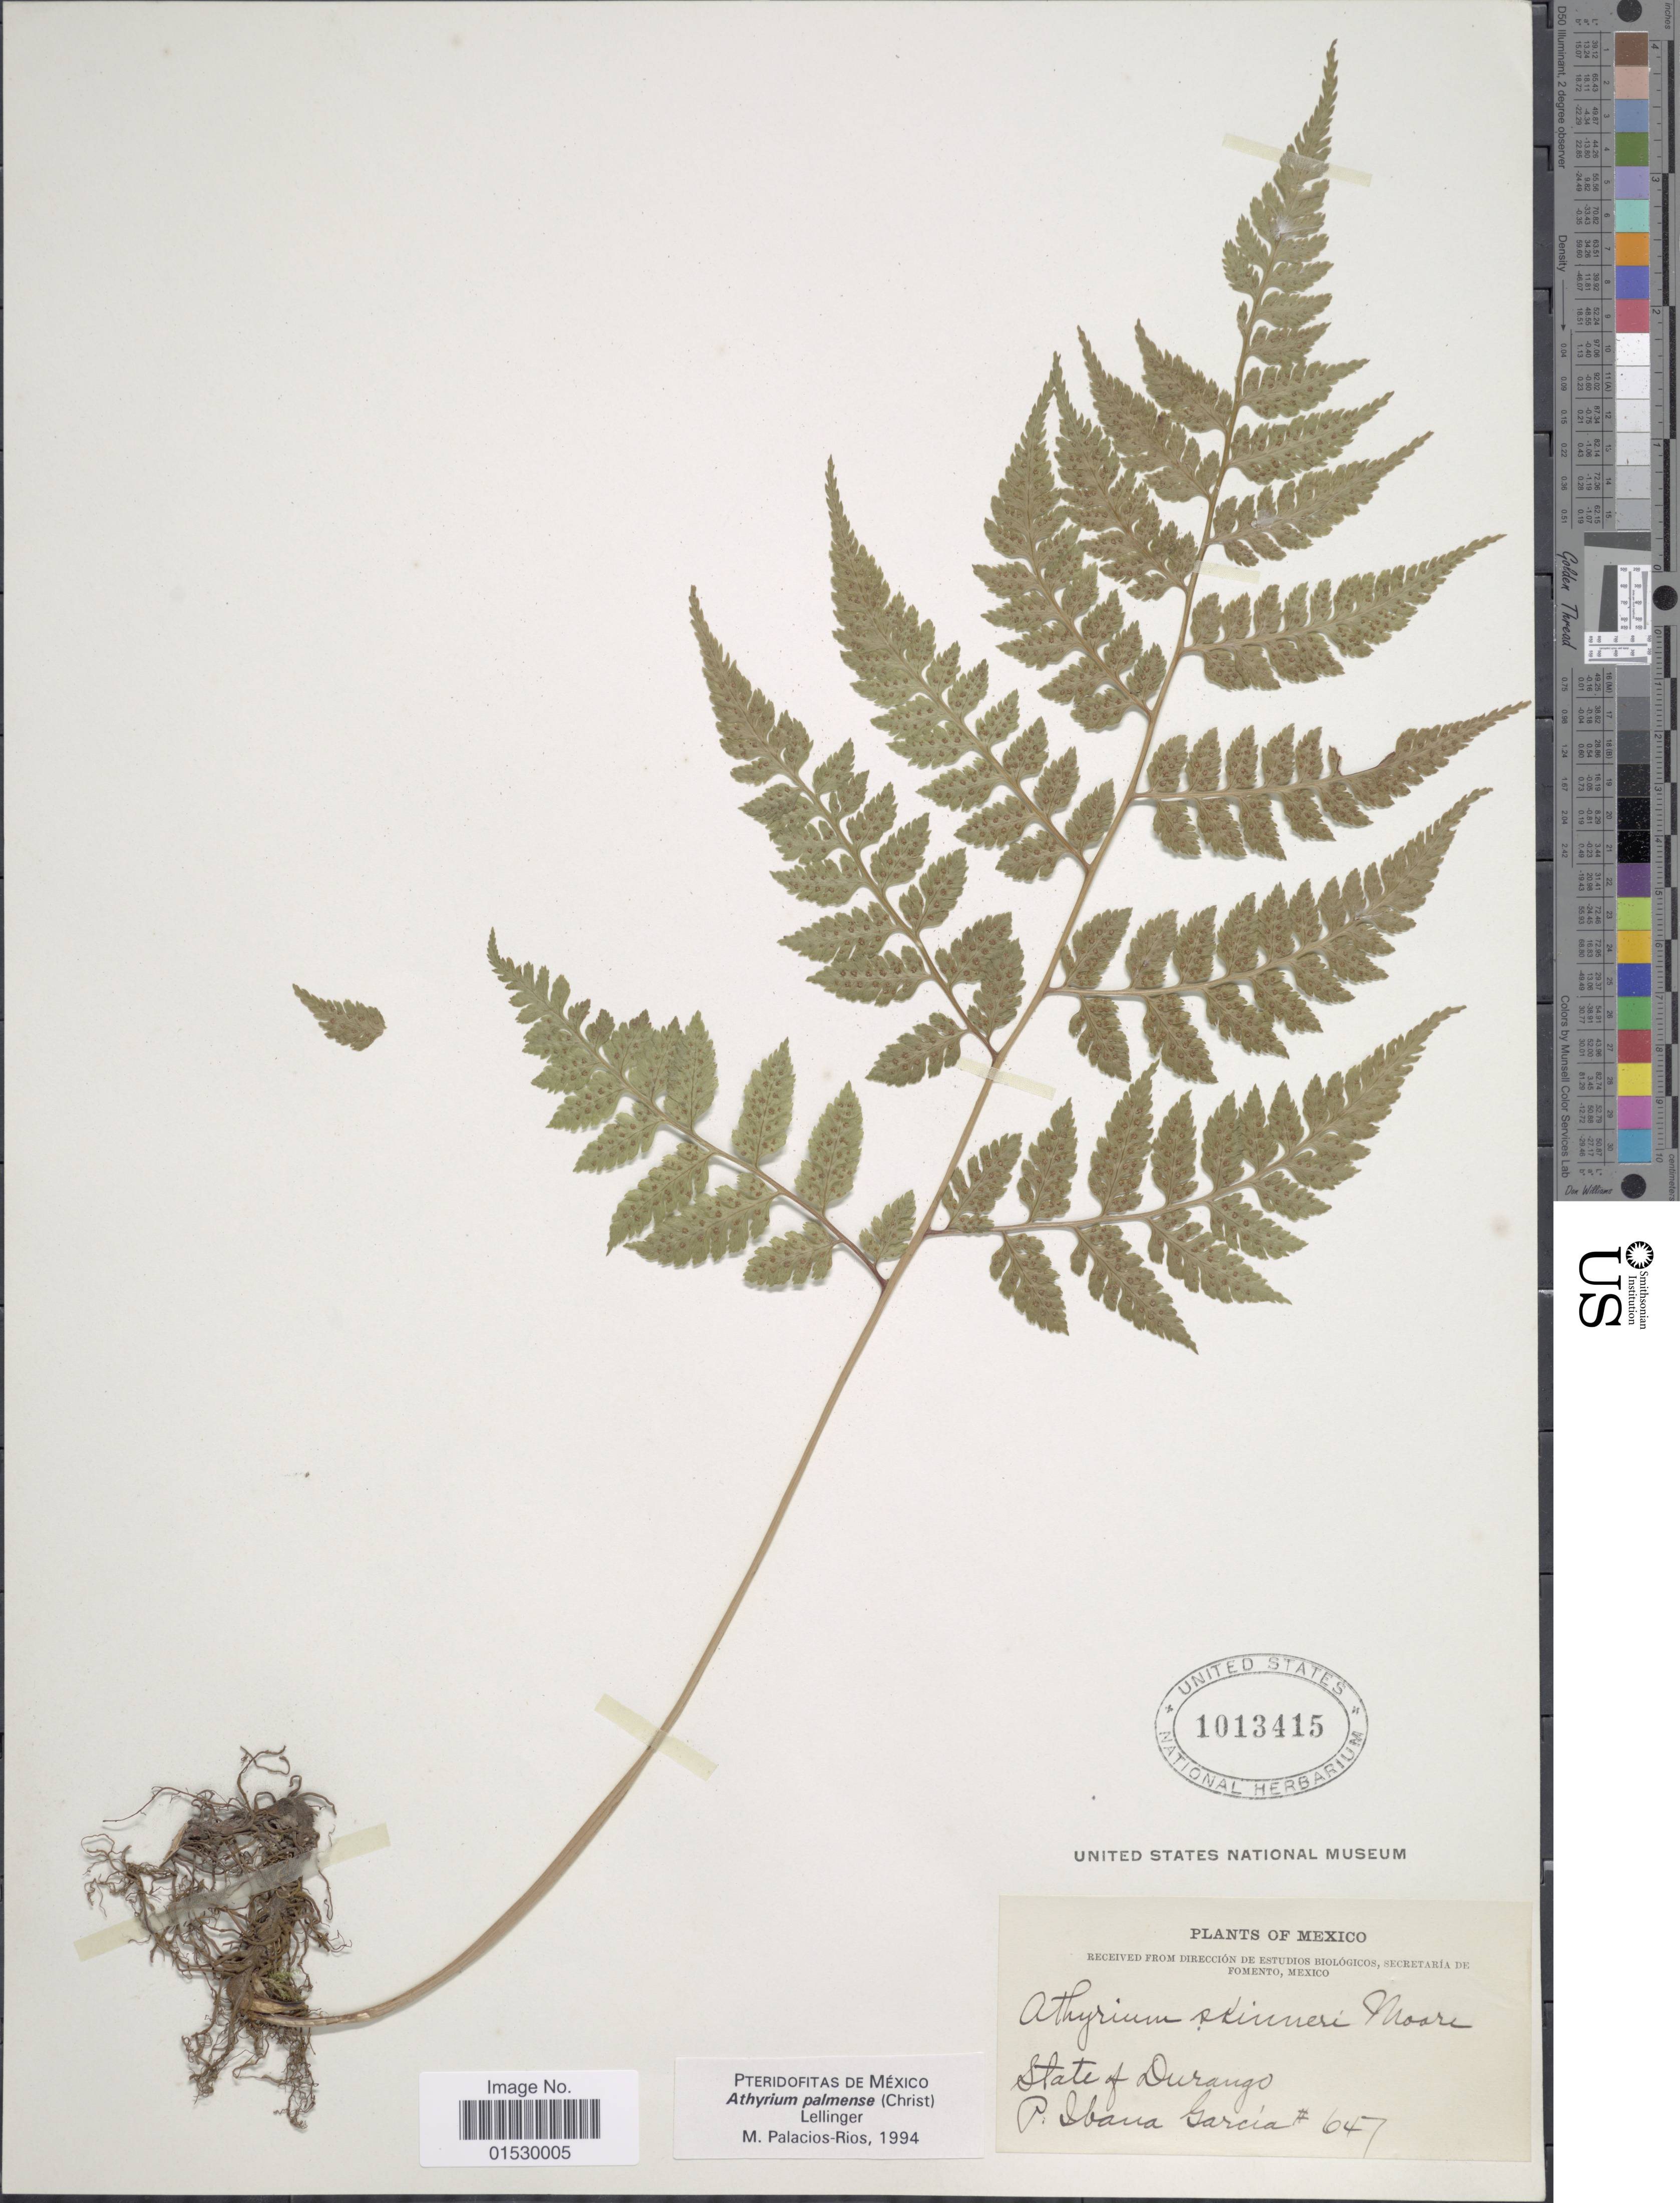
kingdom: Plantae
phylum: Tracheophyta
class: Polypodiopsida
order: Polypodiales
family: Athyriaceae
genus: Athyrium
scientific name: Athyrium palmense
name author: (Christ) Lellinger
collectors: P. I. Garcia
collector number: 647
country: Mexico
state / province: Durango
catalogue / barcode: US 1013415